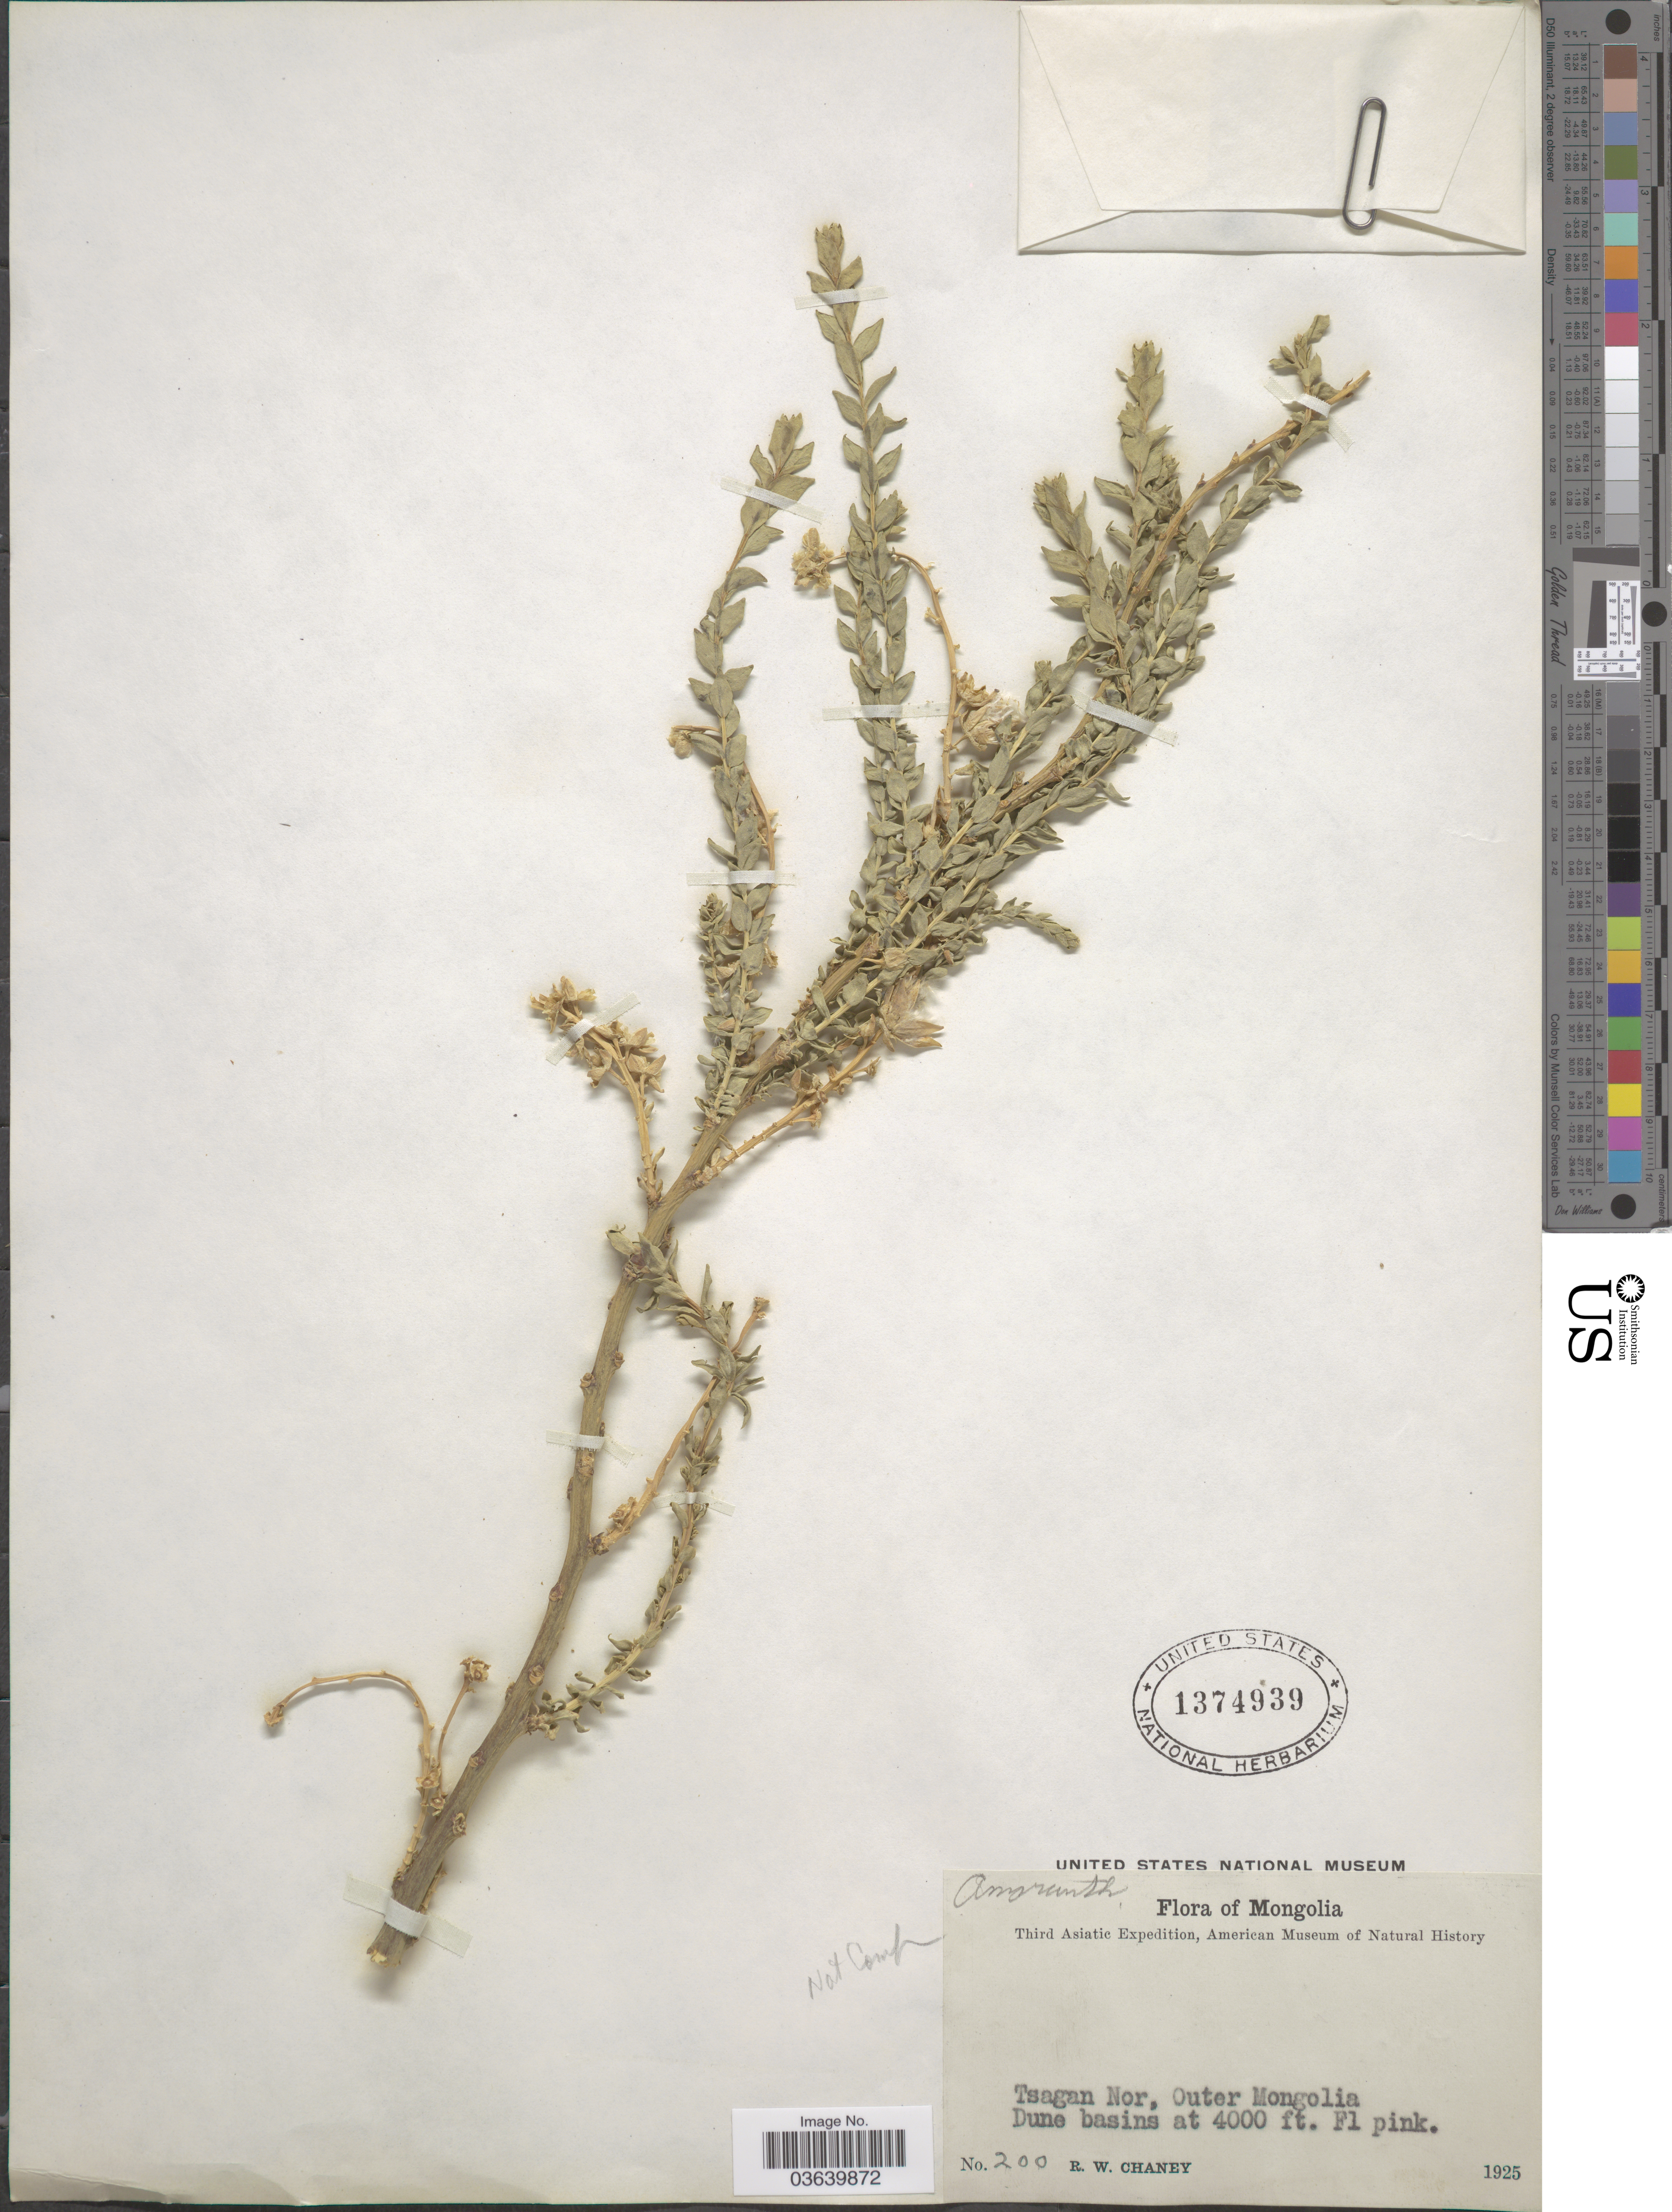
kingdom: Plantae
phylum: Tracheophyta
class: Magnoliopsida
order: Caryophyllales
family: Amaranthaceae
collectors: R. Chaney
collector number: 200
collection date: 1925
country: Mongolia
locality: Tsagan Nor, Outer Mongolia.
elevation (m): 1219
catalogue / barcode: US 1374939